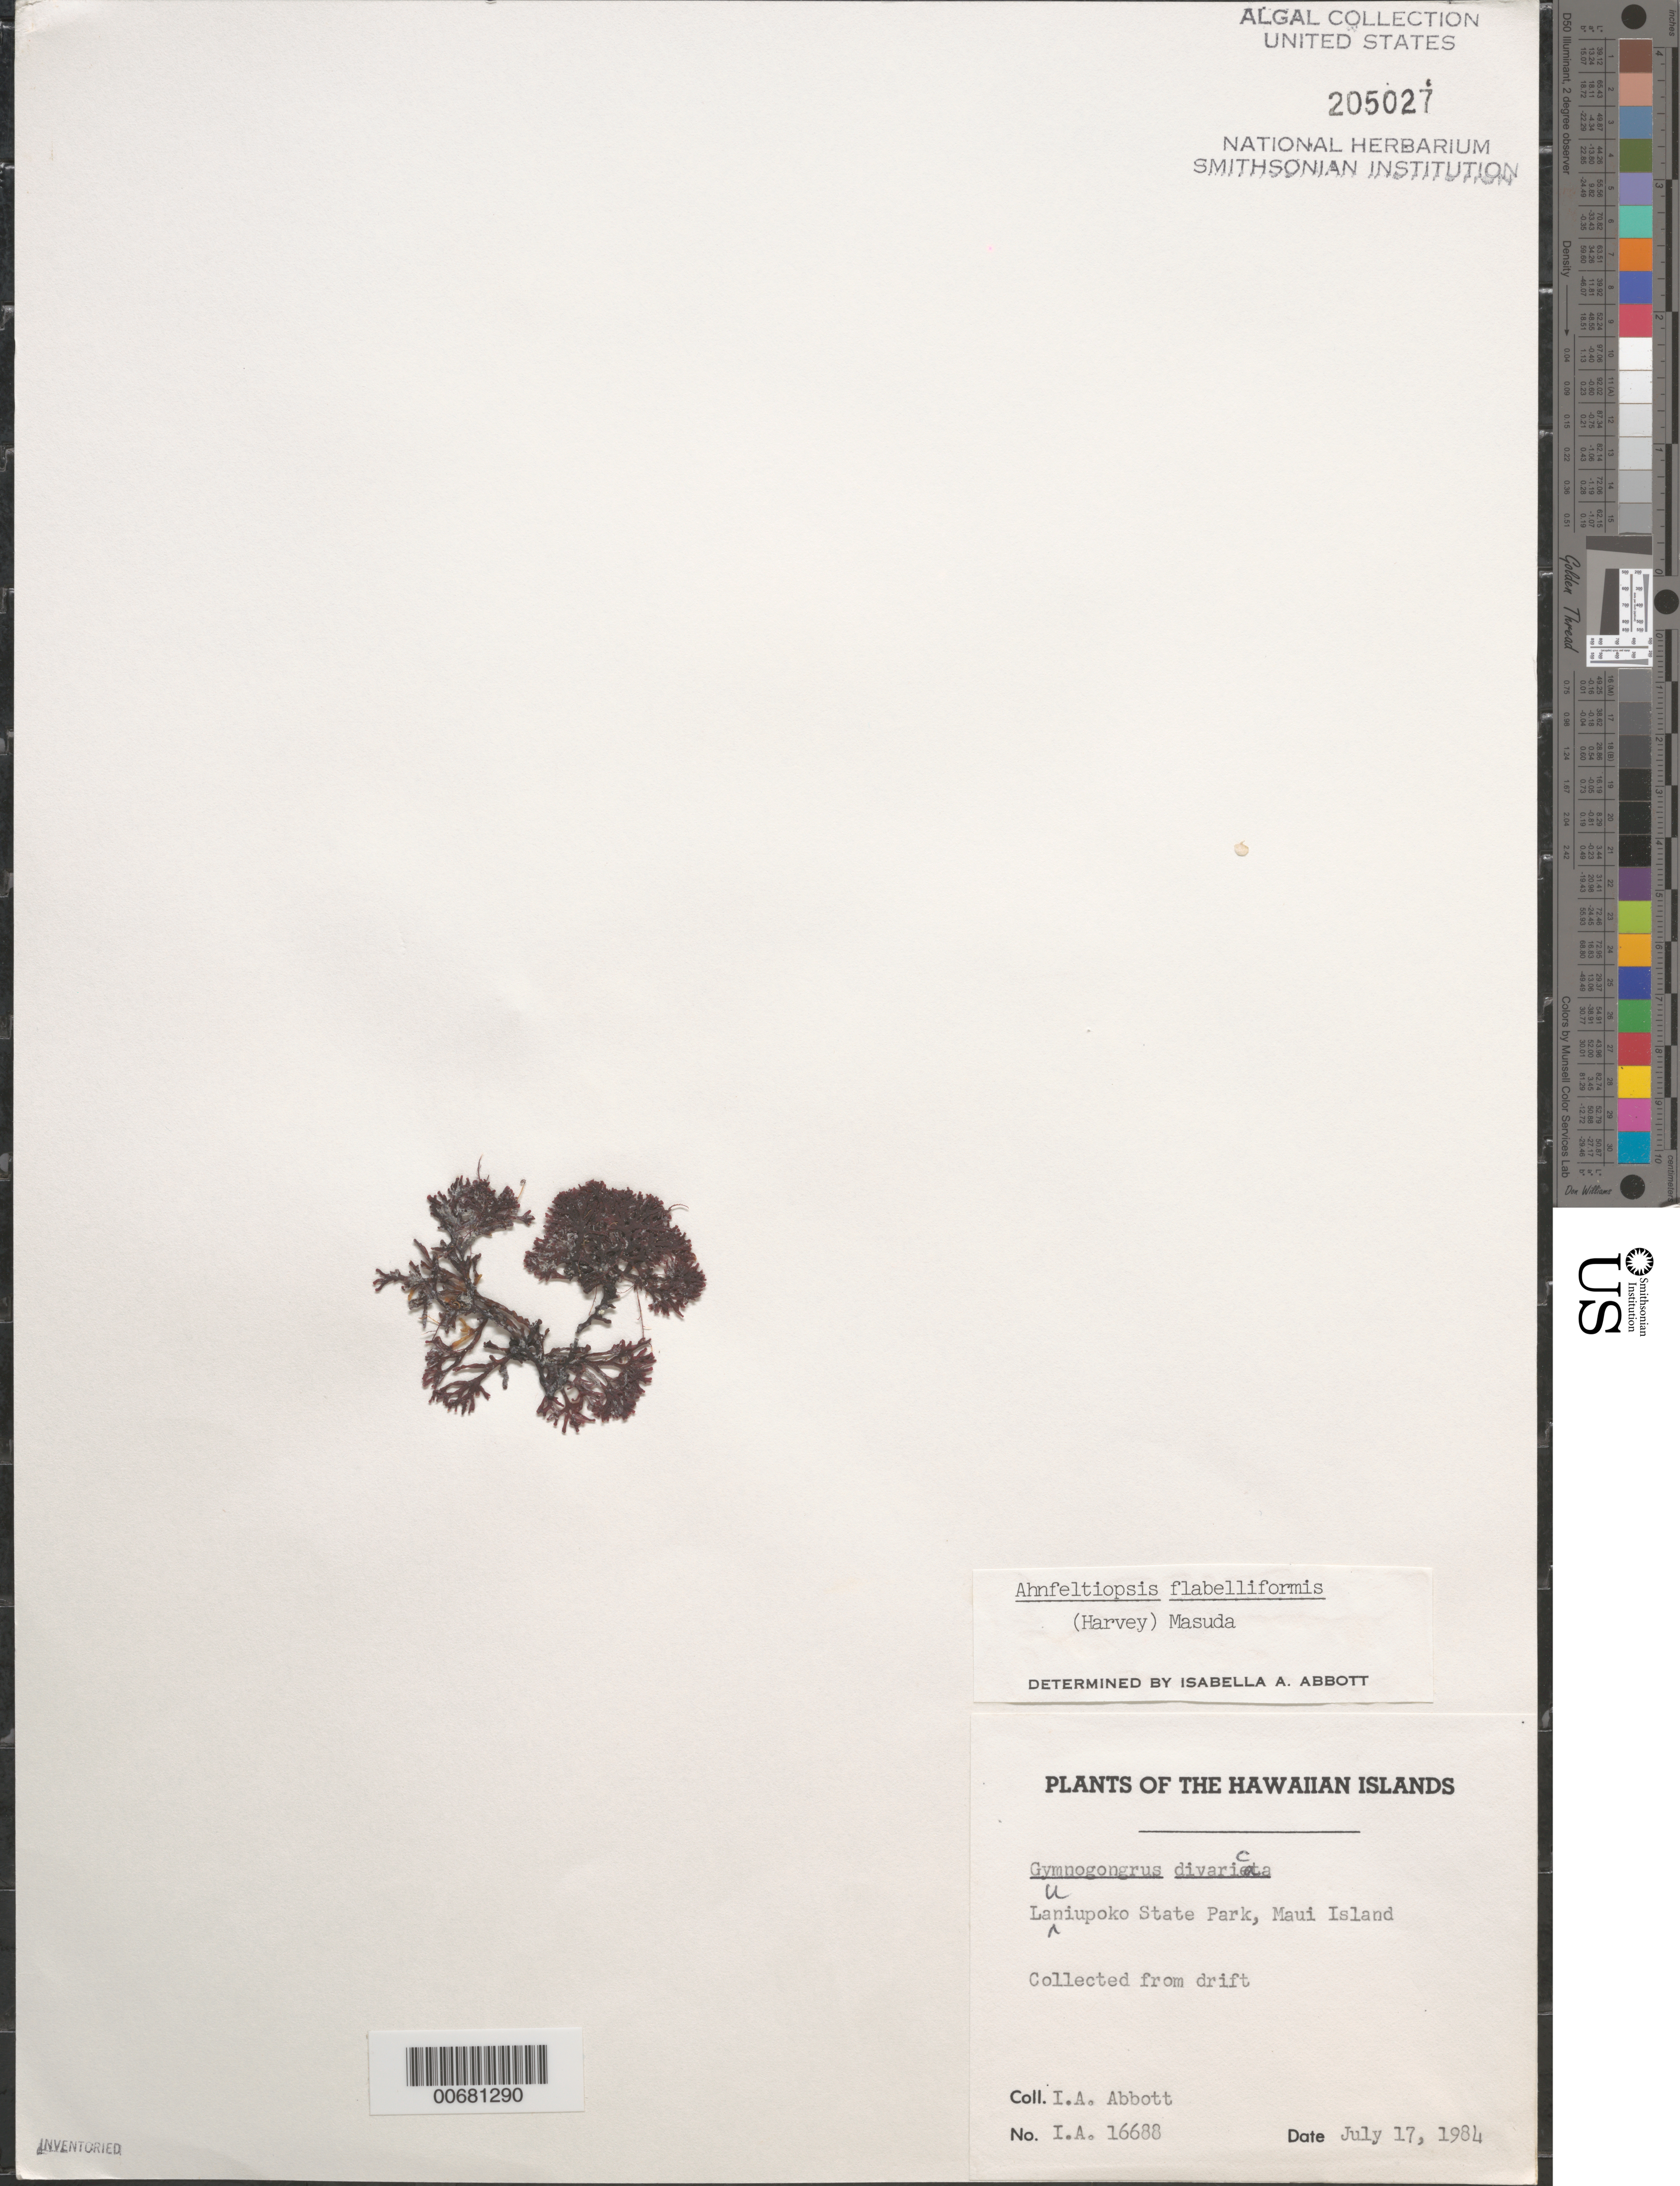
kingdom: Plantae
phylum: Rhodophyta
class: Florideophyceae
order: Gigartinales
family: Phyllophoraceae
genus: Ahnfeltiopsis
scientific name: Ahnfeltiopsis flabelliformis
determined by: Abbott, Isabella A.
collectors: I. A. Abbott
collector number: IAA 16688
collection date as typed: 17 Jul 1984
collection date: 1984-07-17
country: United States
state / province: Hawaii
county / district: Maui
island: Maui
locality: Launiupoko State Park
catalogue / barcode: US 205027